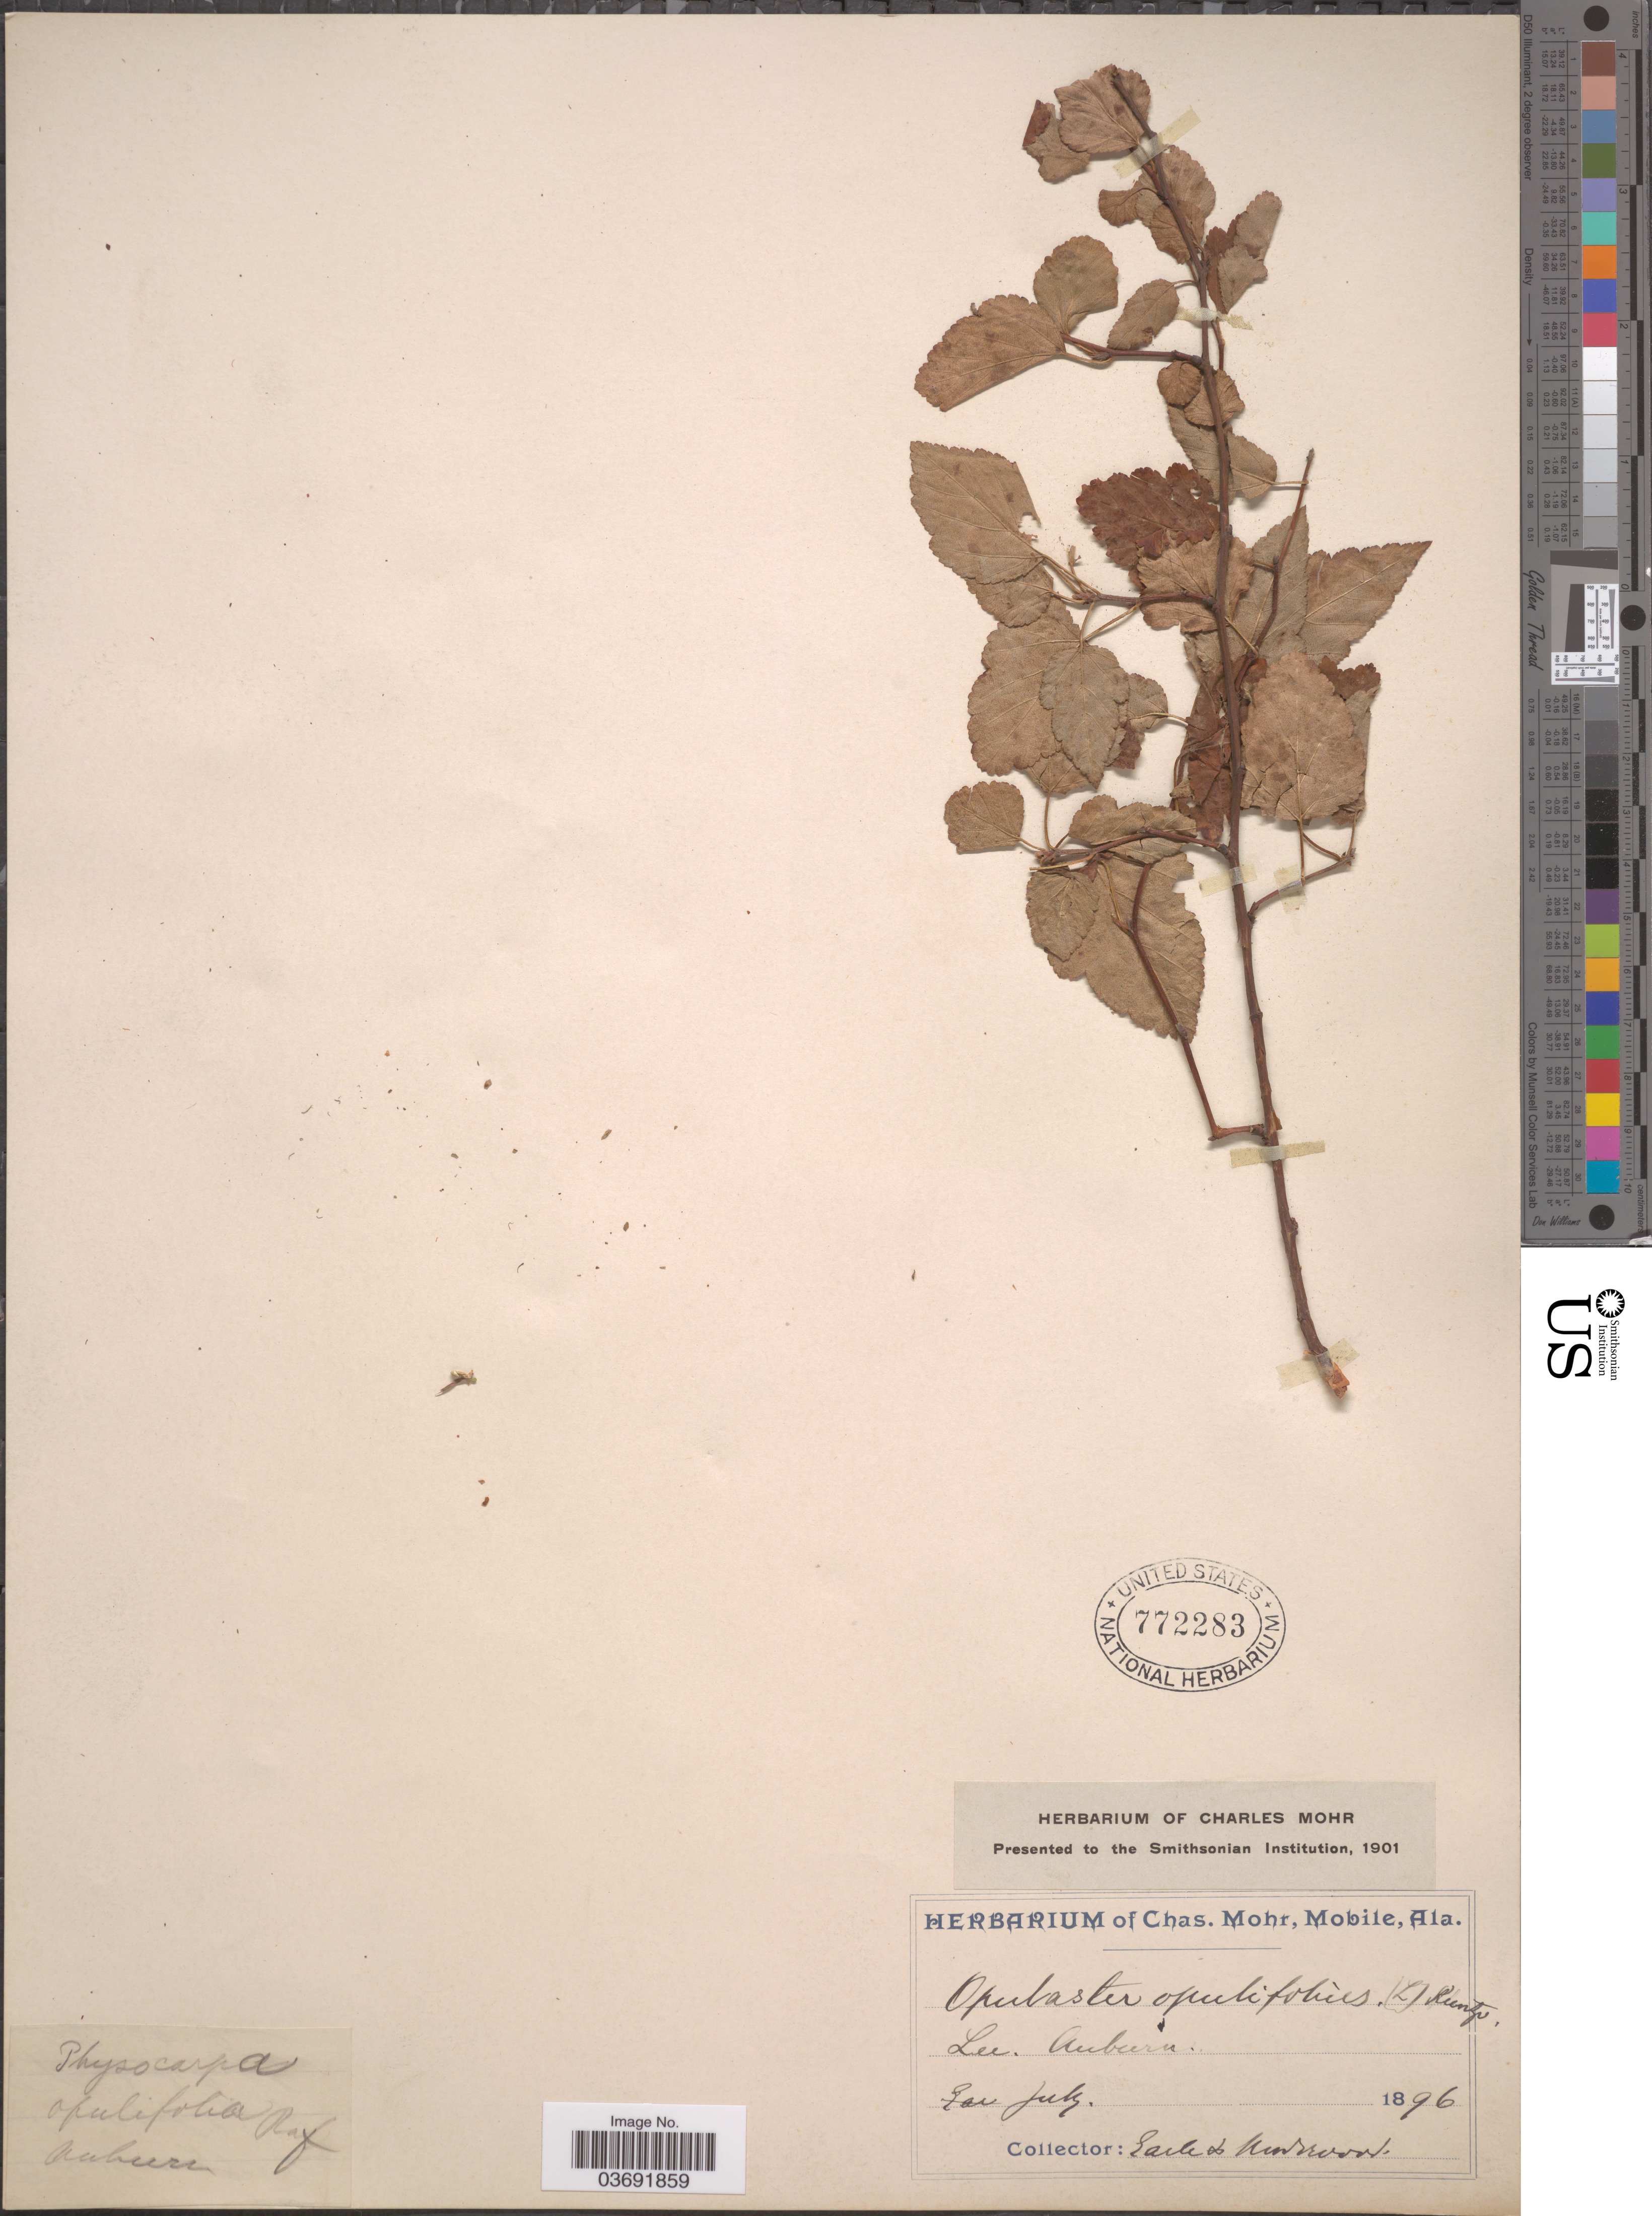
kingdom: Plantae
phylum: Tracheophyta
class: Magnoliopsida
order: Rosales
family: Rosaceae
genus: Physocarpus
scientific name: Physocarpus opulifolius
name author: (L.) Maxim.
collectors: -. Earle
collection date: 1896-07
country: United States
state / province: Alabama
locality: Lee Auburn.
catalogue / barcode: US 772283